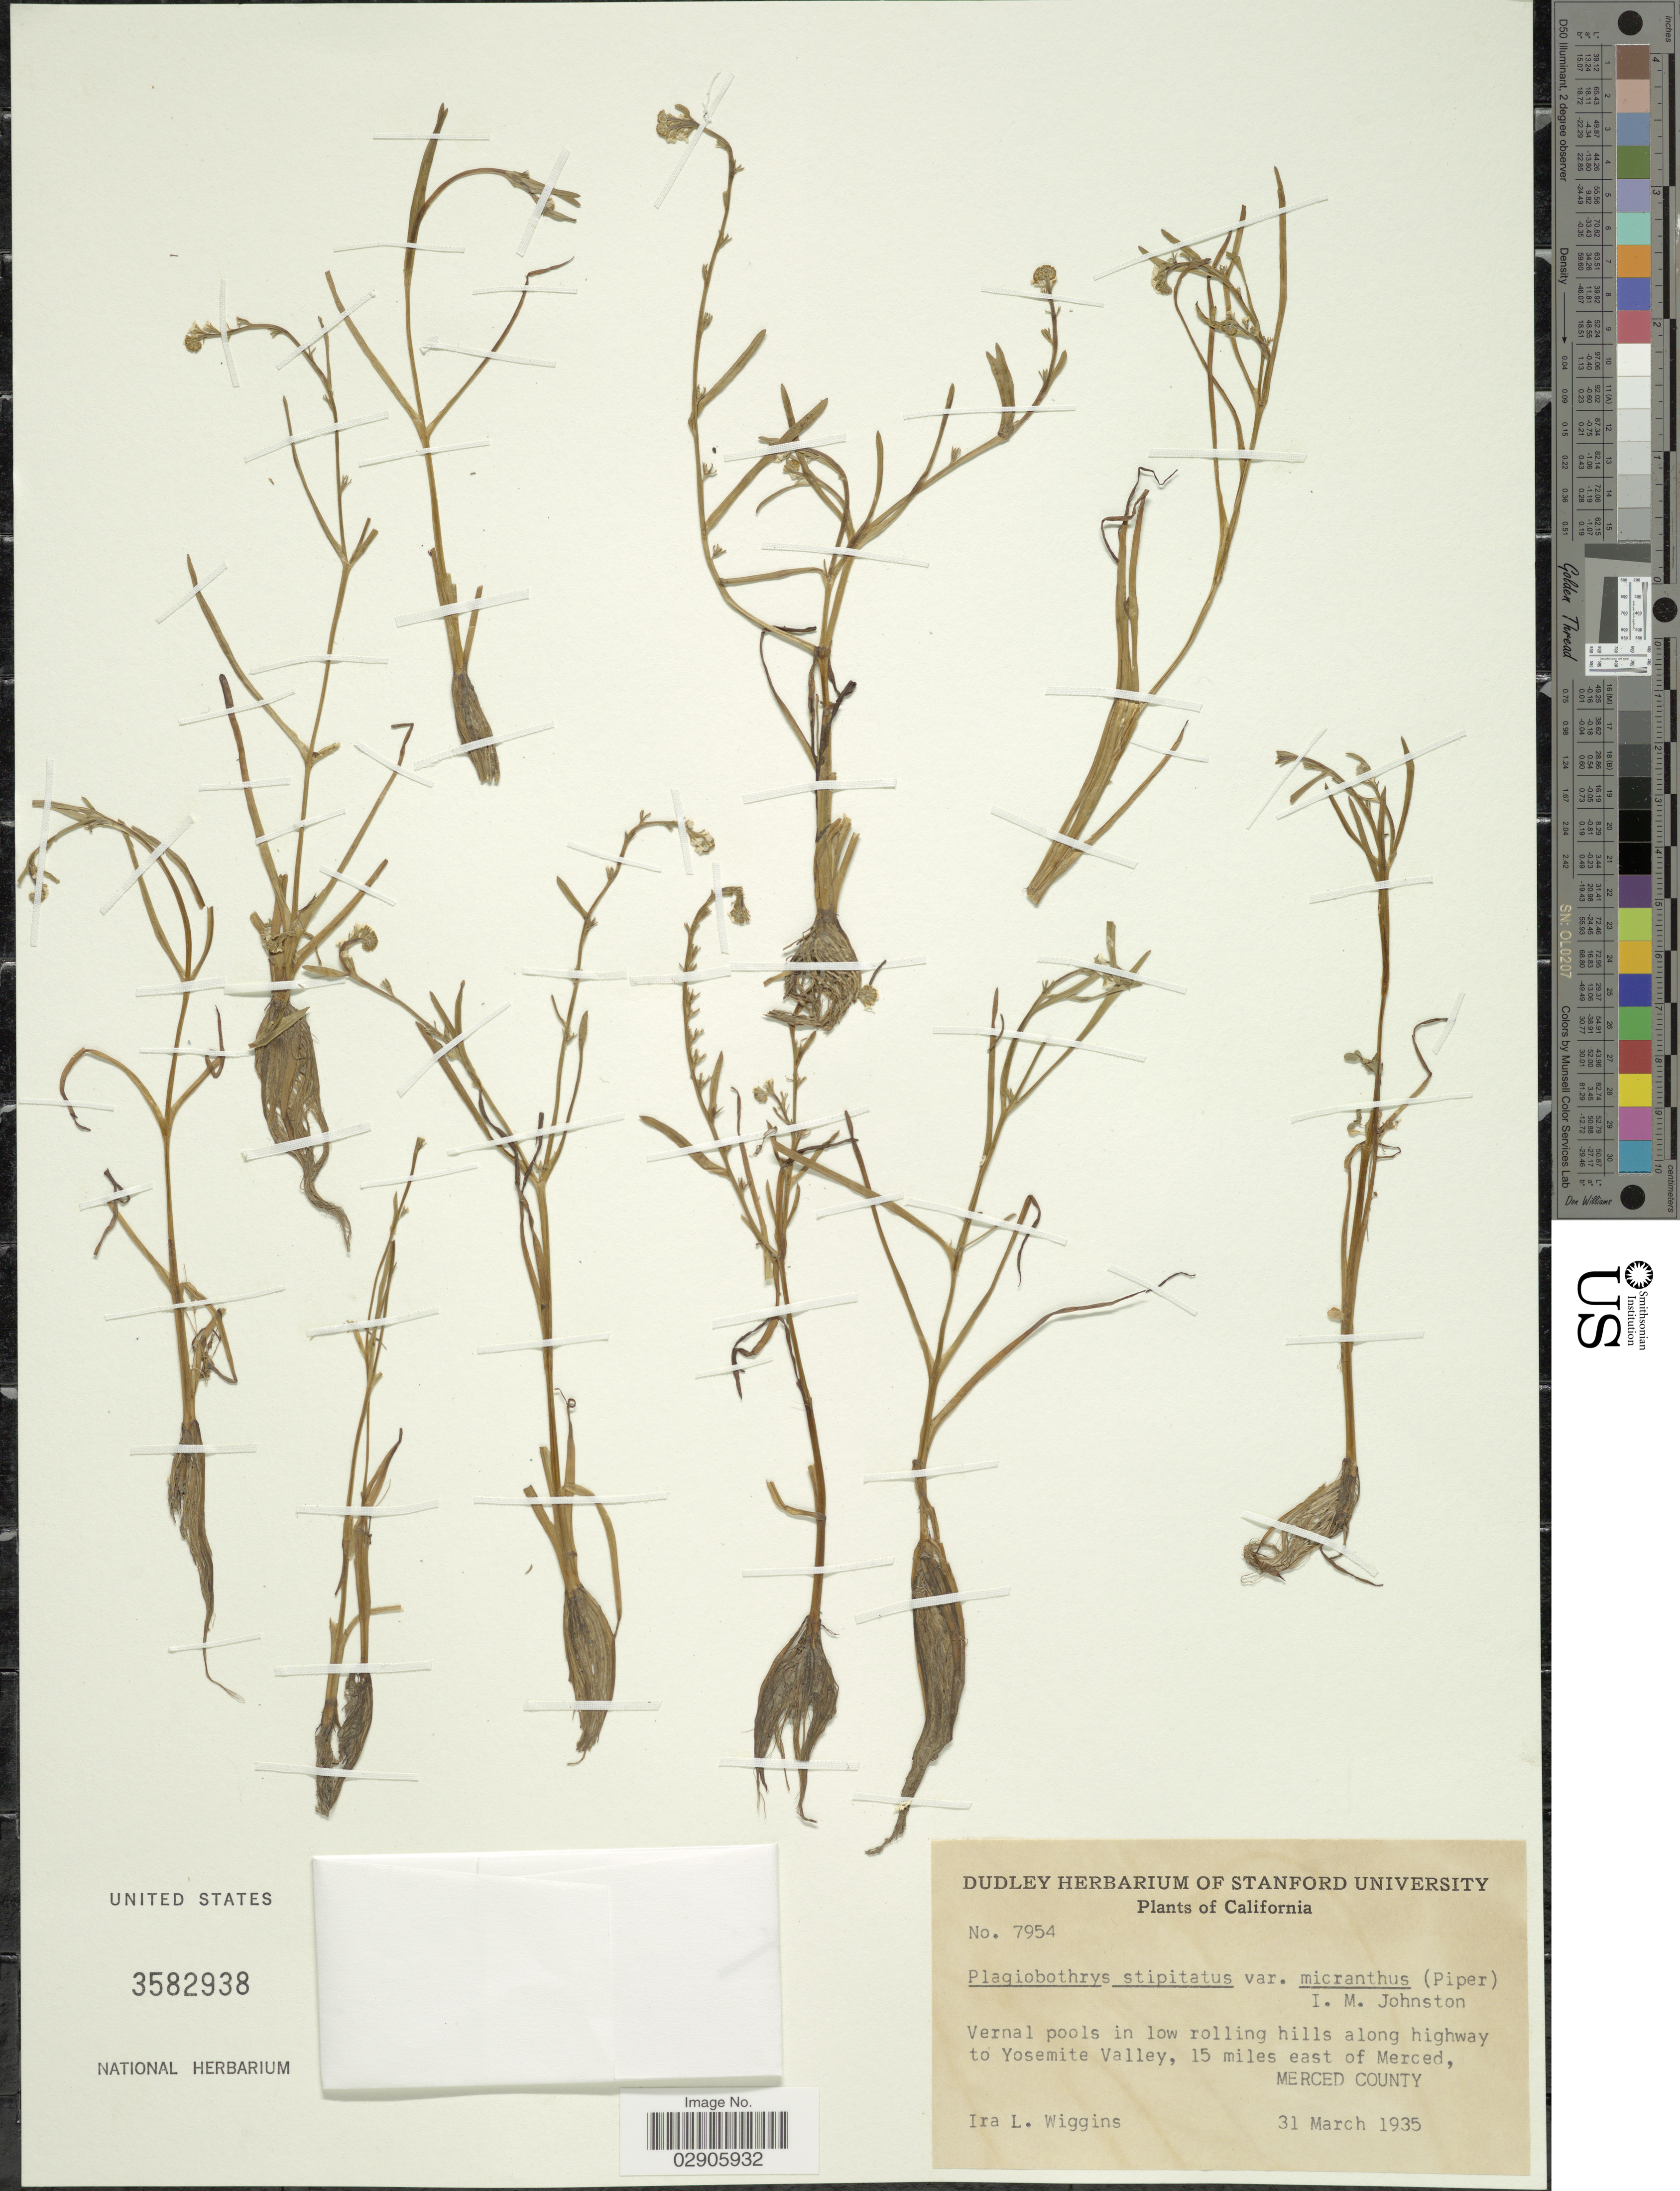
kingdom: Plantae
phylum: Tracheophyta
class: Magnoliopsida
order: Boraginales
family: Boraginaceae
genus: Plagiobothrys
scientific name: Plagiobothrys stipitatus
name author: (Greene) I.M. Johnst.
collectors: I. L. Wiggins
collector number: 7954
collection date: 1935-03-31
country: United States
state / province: California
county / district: Merced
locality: Vernal pools in low rolling hills along highway to Yosemite Valley, 15 miles east of Merced, Merced County.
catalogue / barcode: US 3582938